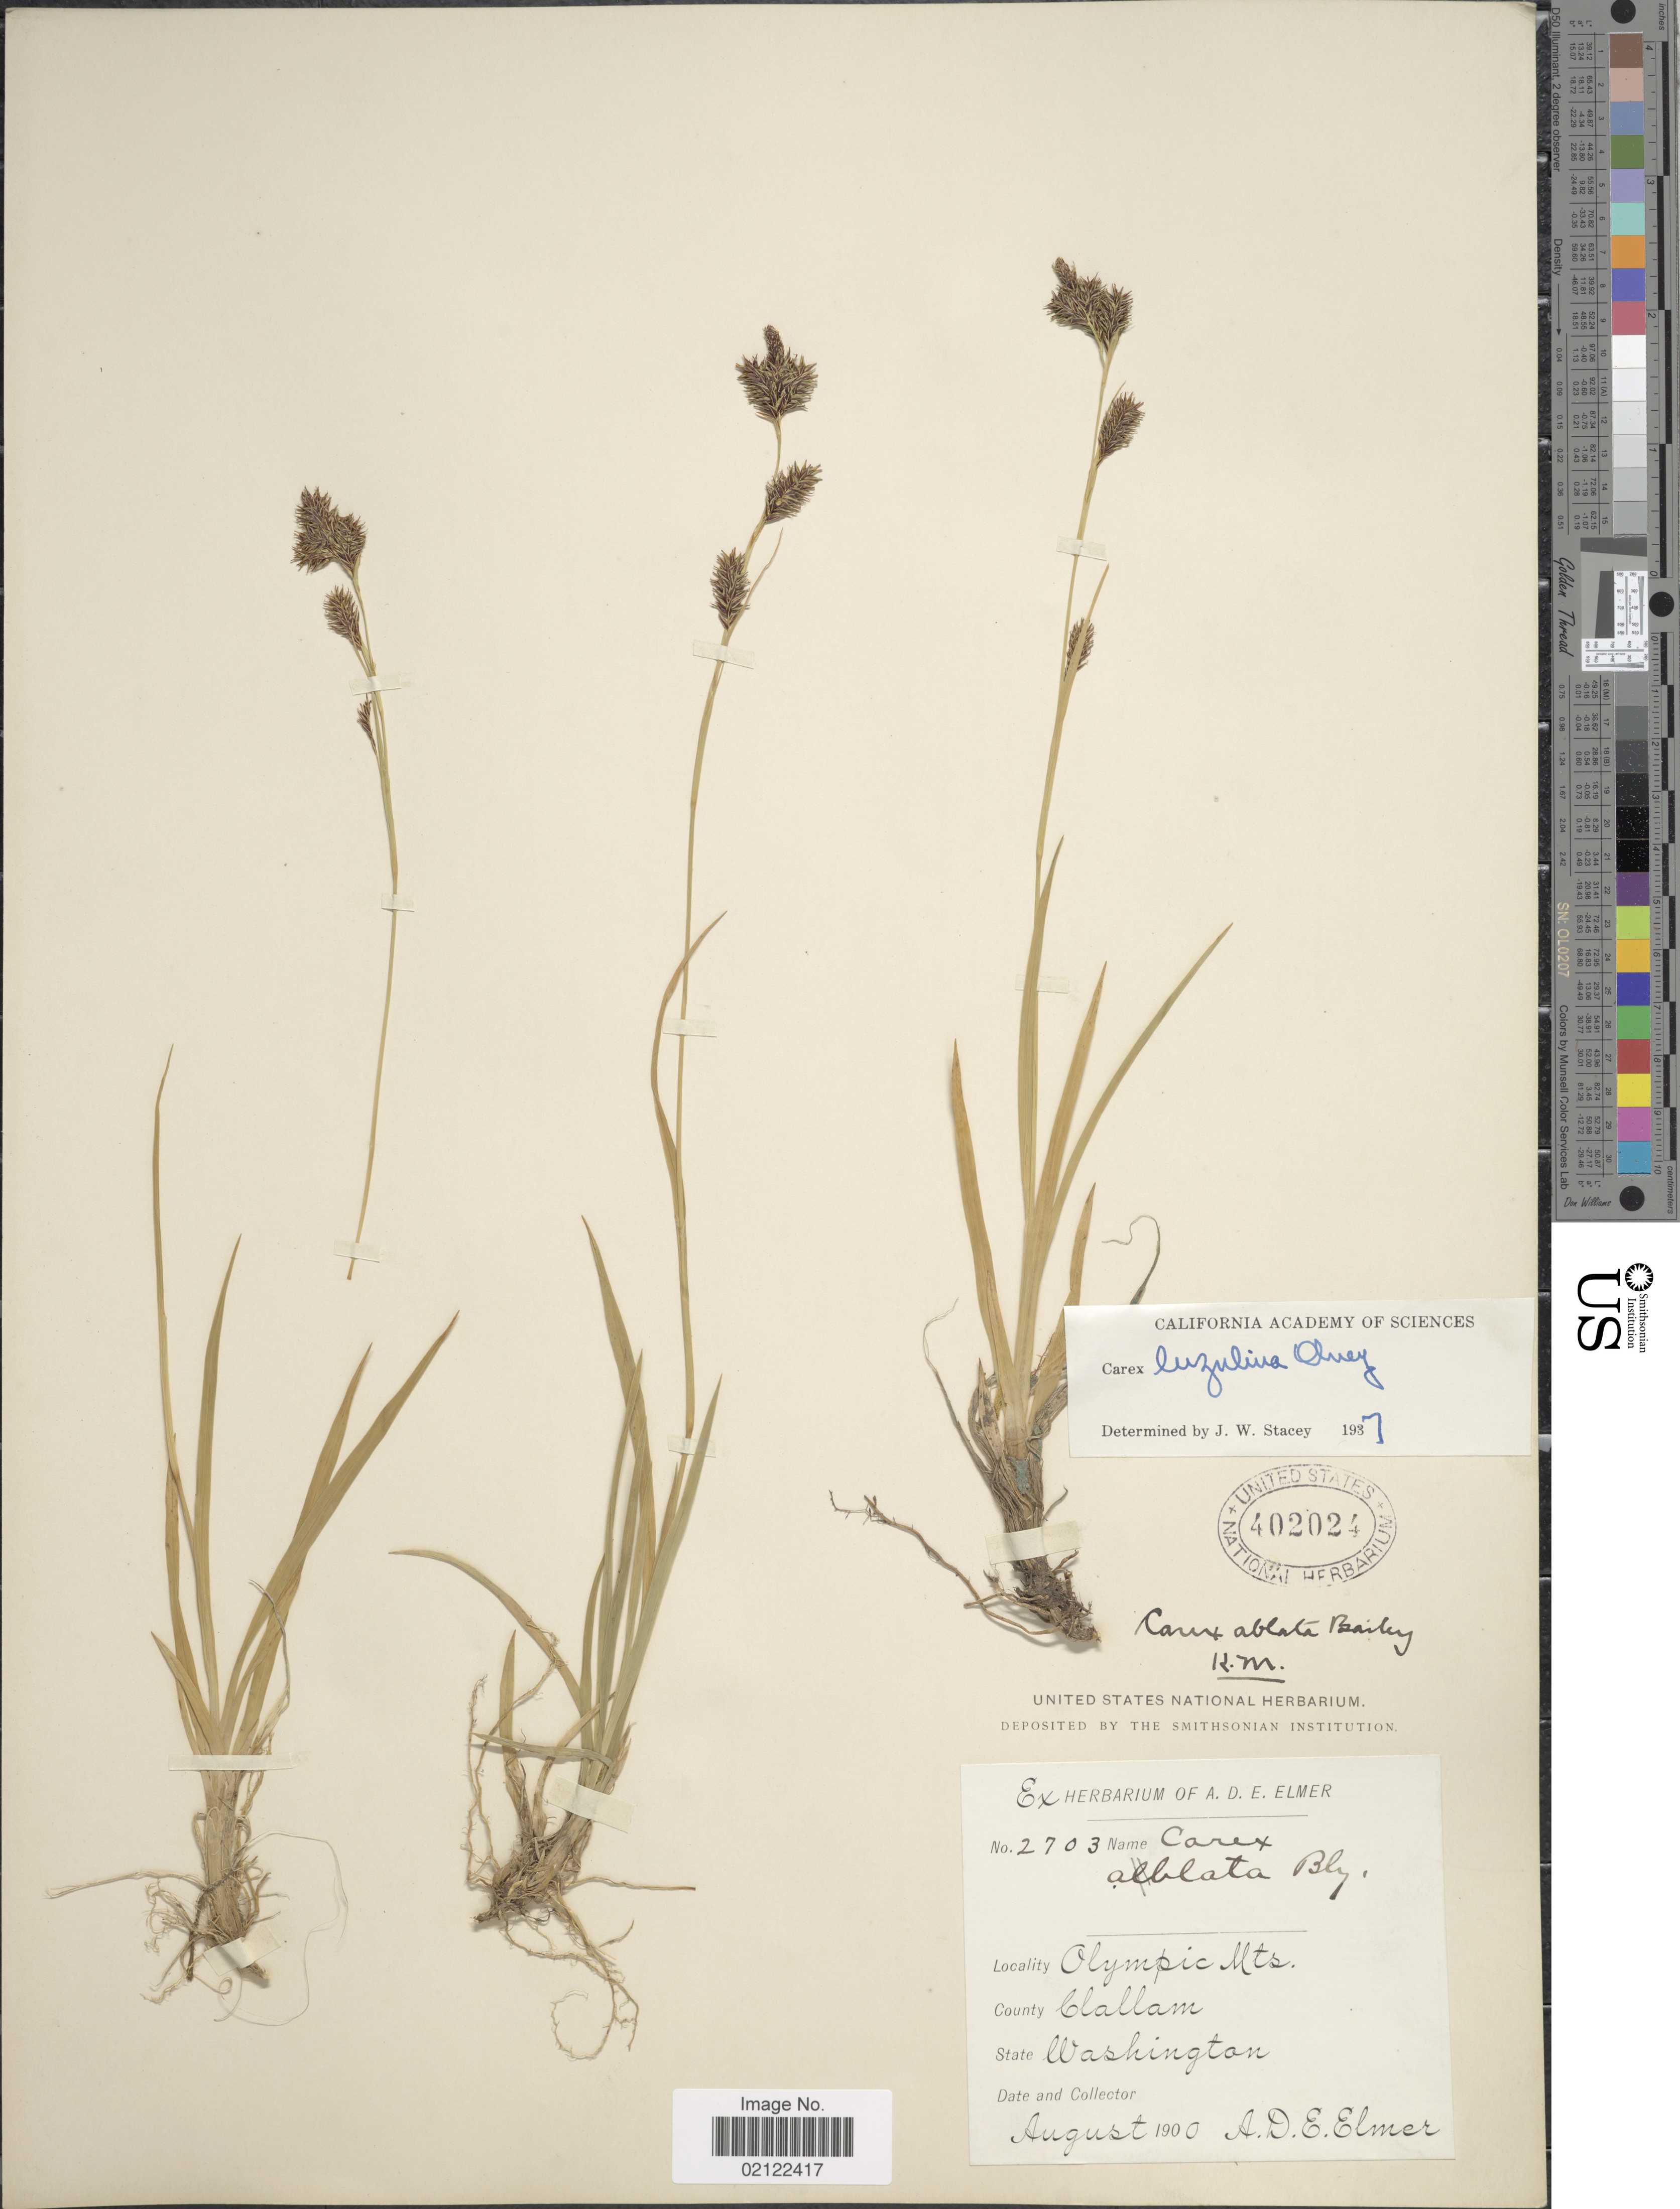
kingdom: Plantae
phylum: Tracheophyta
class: Liliopsida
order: Poales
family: Cyperaceae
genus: Carex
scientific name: Carex luzulina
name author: Olney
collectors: A. D. E. Elmer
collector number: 2703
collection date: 1900-08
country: United States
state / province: Washington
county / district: Clallam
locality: Olympic Mts. County Clallam. State Washington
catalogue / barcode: US 402024